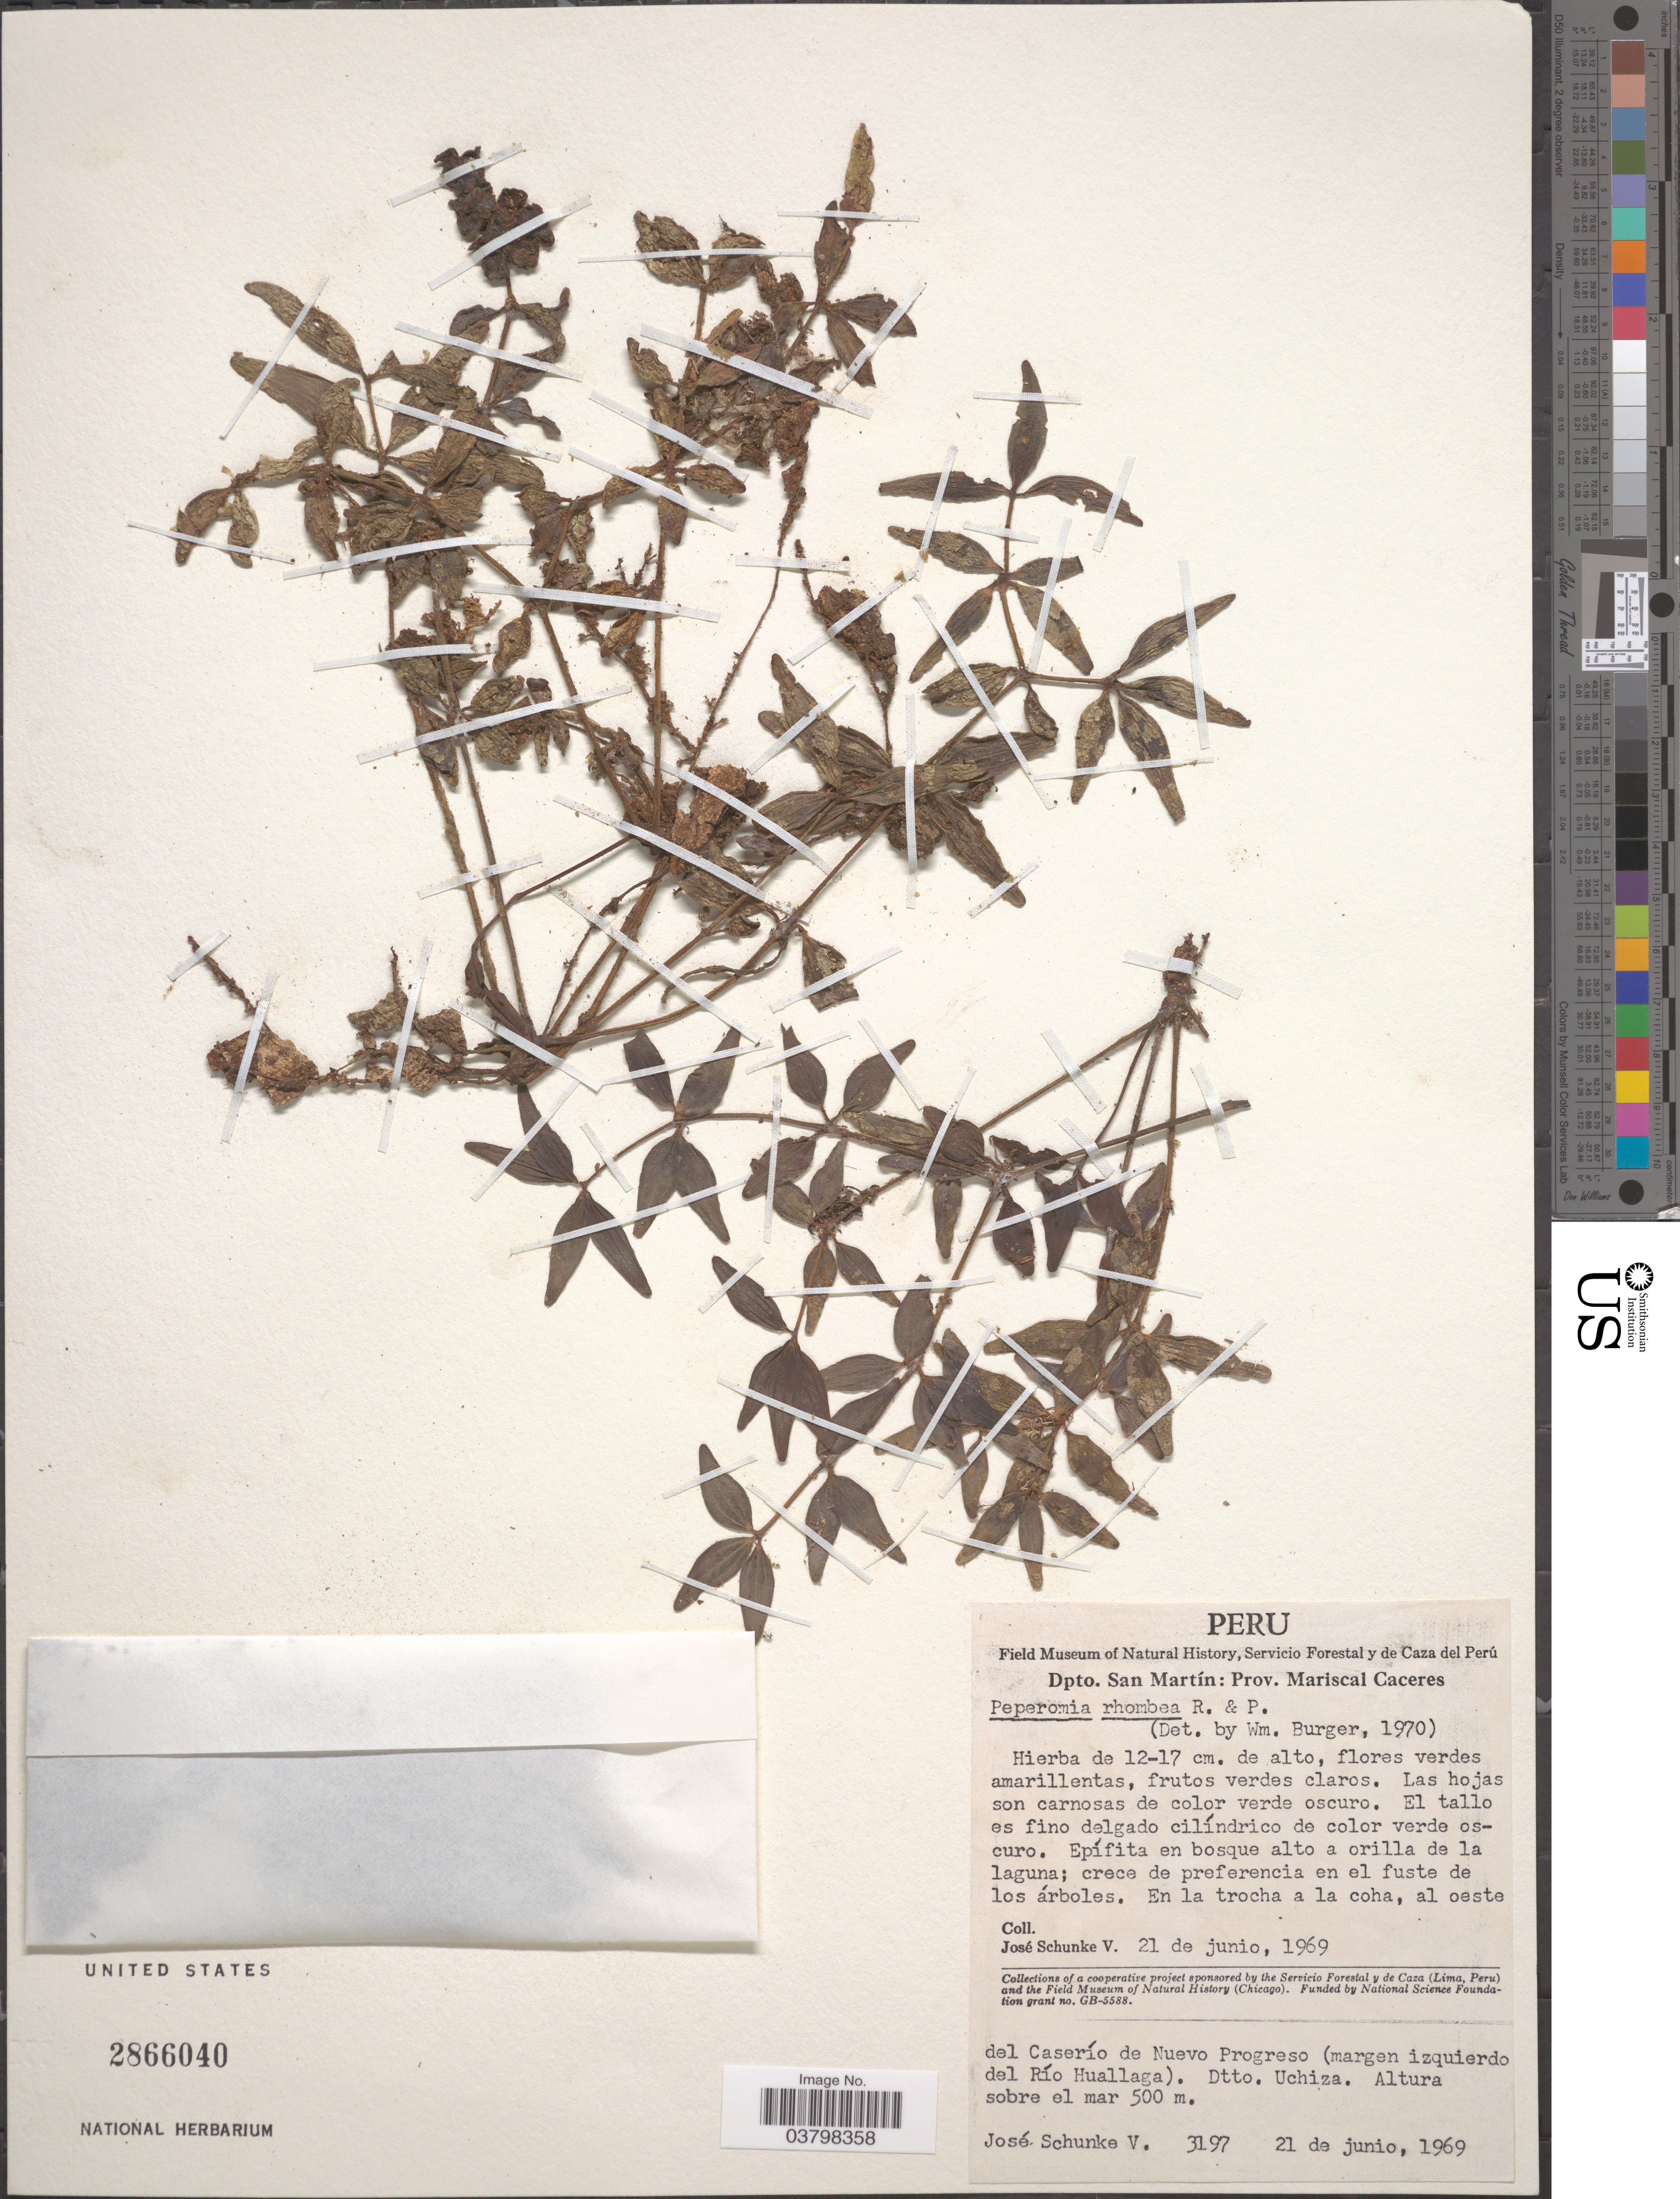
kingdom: Plantae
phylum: Tracheophyta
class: Magnoliopsida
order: Piperales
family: Piperaceae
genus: Peperomia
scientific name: Peperomia rhombea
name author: Ruiz & Pav.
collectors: J. Schunke Vigo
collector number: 3197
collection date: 1969-06-21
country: Peru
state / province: San Martín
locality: Dpto. San Martín: Prov. Mariscal Caceres. En la trocha a la coha, al oeste del Caserío de Nuevo Progreso (margen izquierdo del Río Huallaga). Dtto. Uchiza.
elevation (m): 500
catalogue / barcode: US 2866040